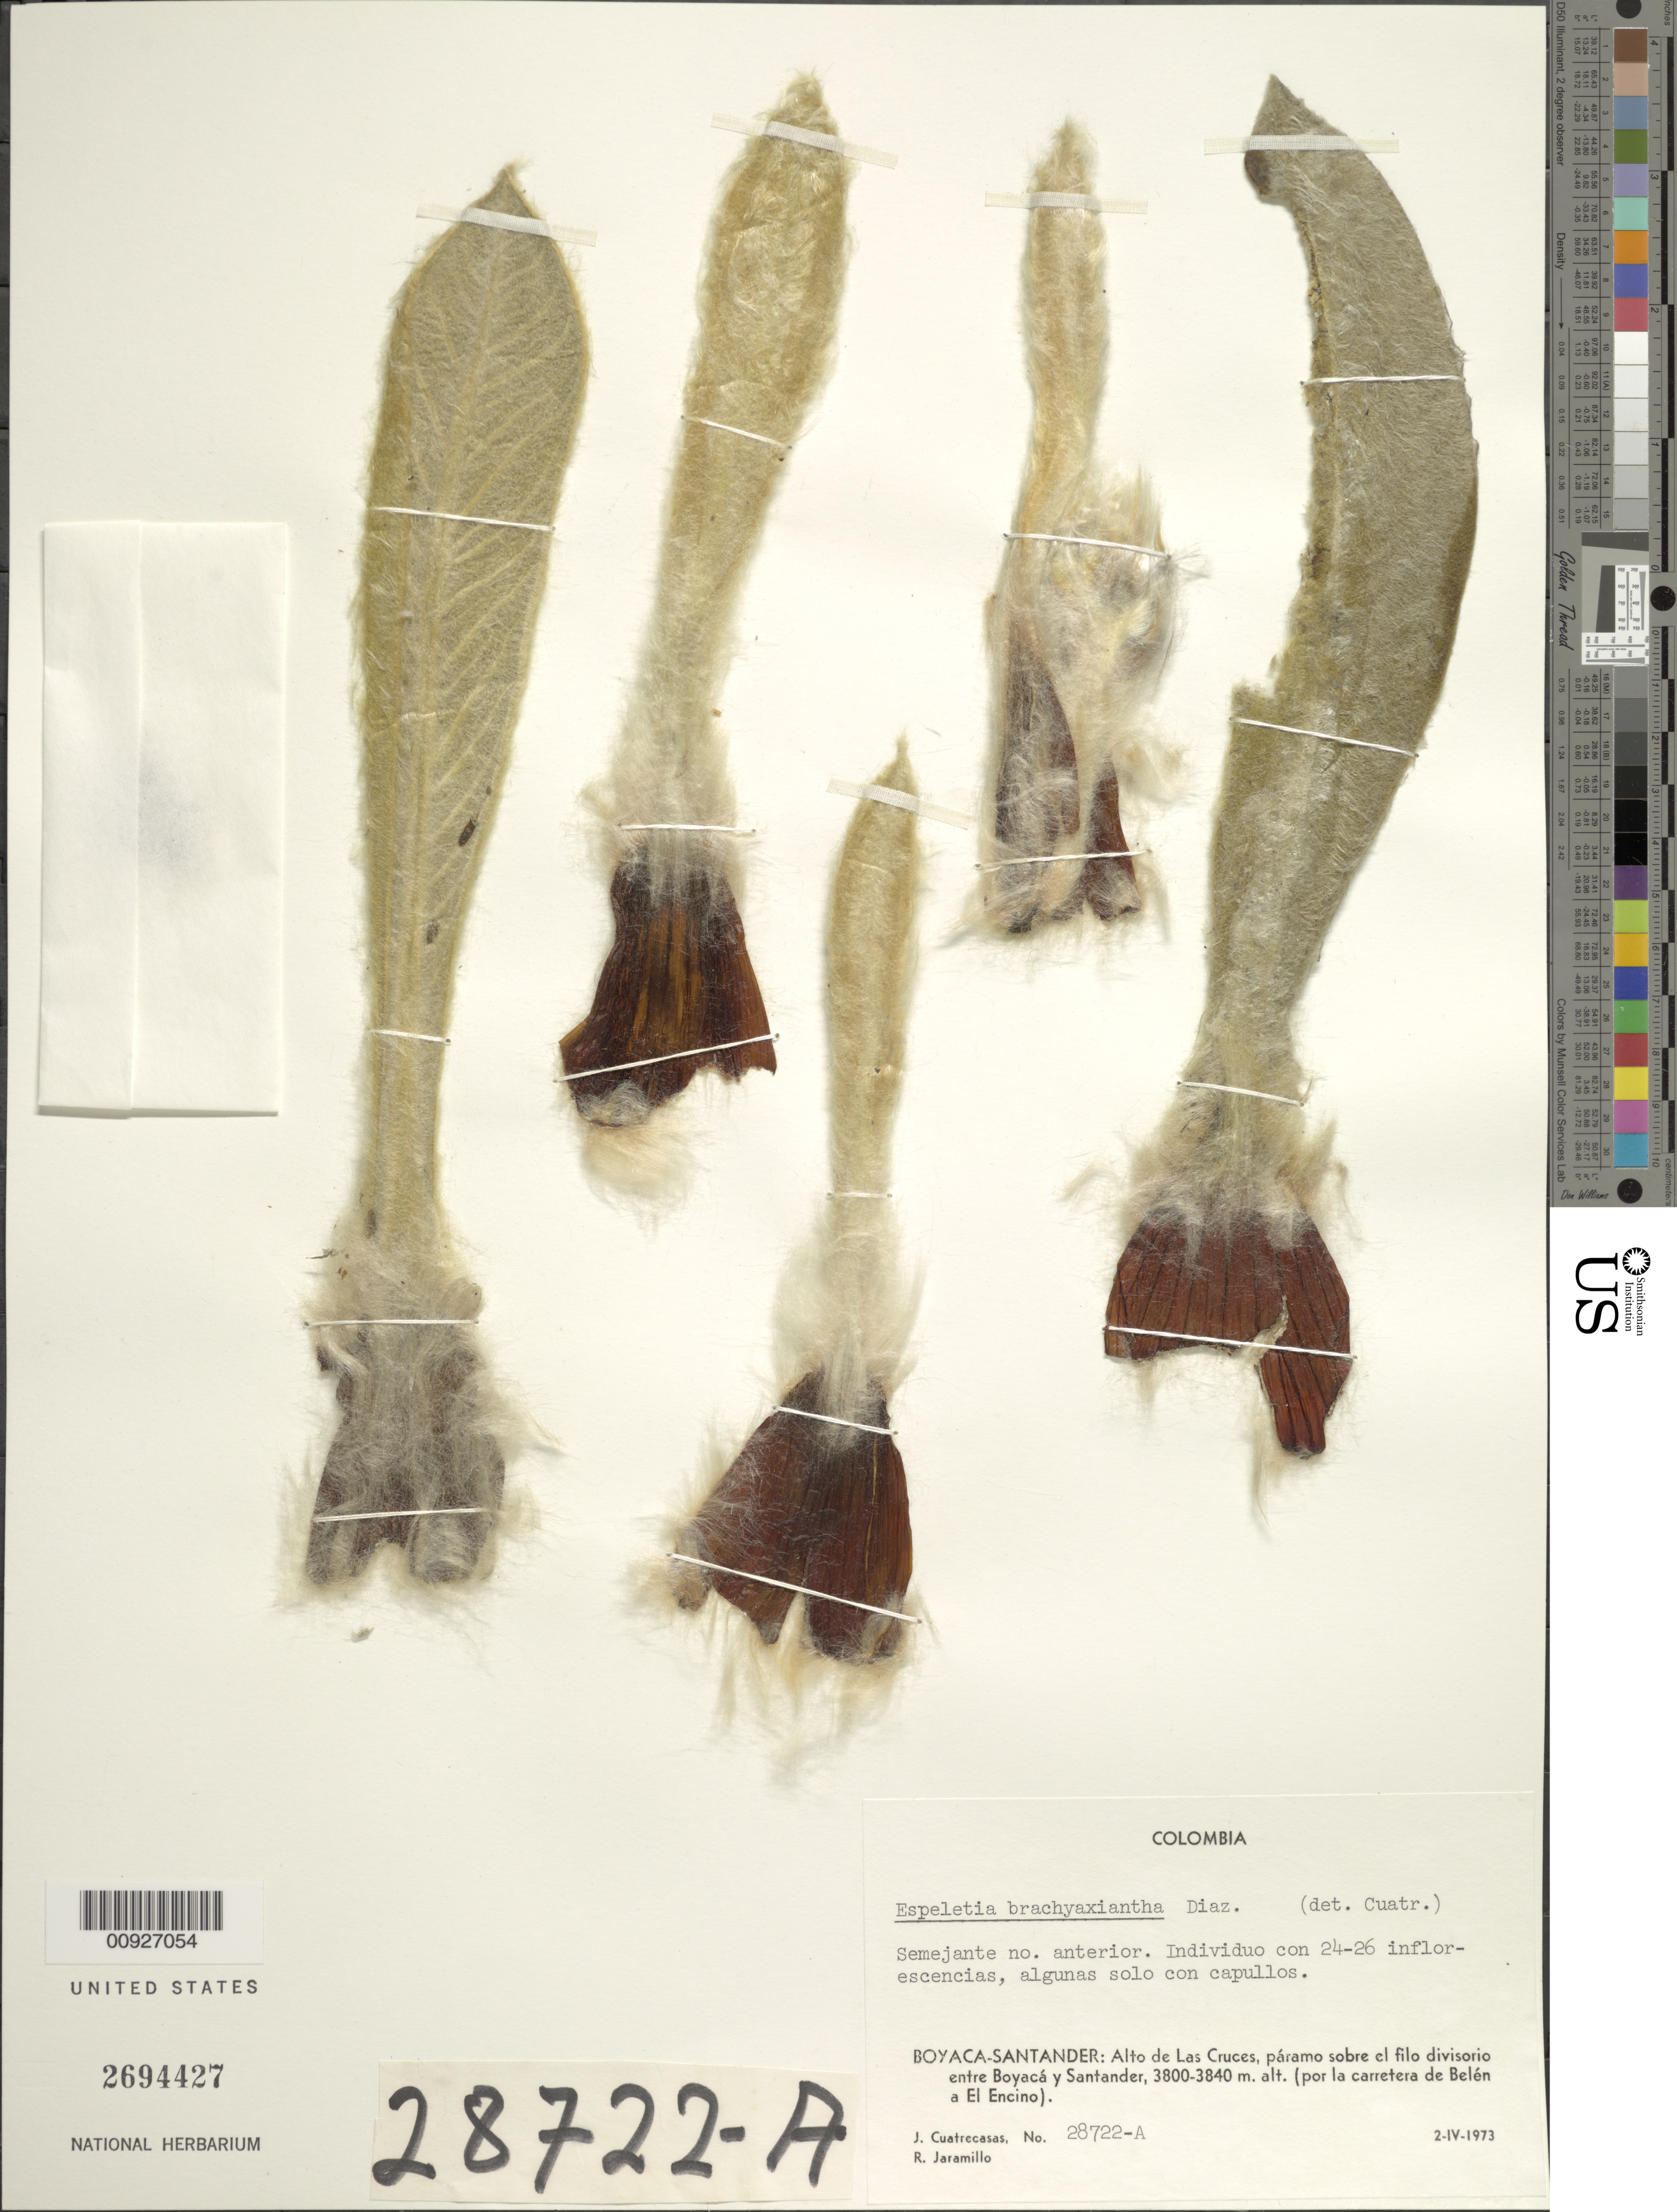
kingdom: Plantae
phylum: Tracheophyta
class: Magnoliopsida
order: Asterales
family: Asteraceae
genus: Espeletia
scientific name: Espeletia brachyaxiantha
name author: S. Díaz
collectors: J. Cuatrecasas & R. Jaramillo M.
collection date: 1973-04-02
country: Colombia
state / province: Boyacá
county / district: Santander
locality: Alto de Las Cruces, páramo sobre el filo divisorio entre Boyacá y Santander, (por la carretera de Belén a El Encino).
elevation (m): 3800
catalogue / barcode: US 2694427